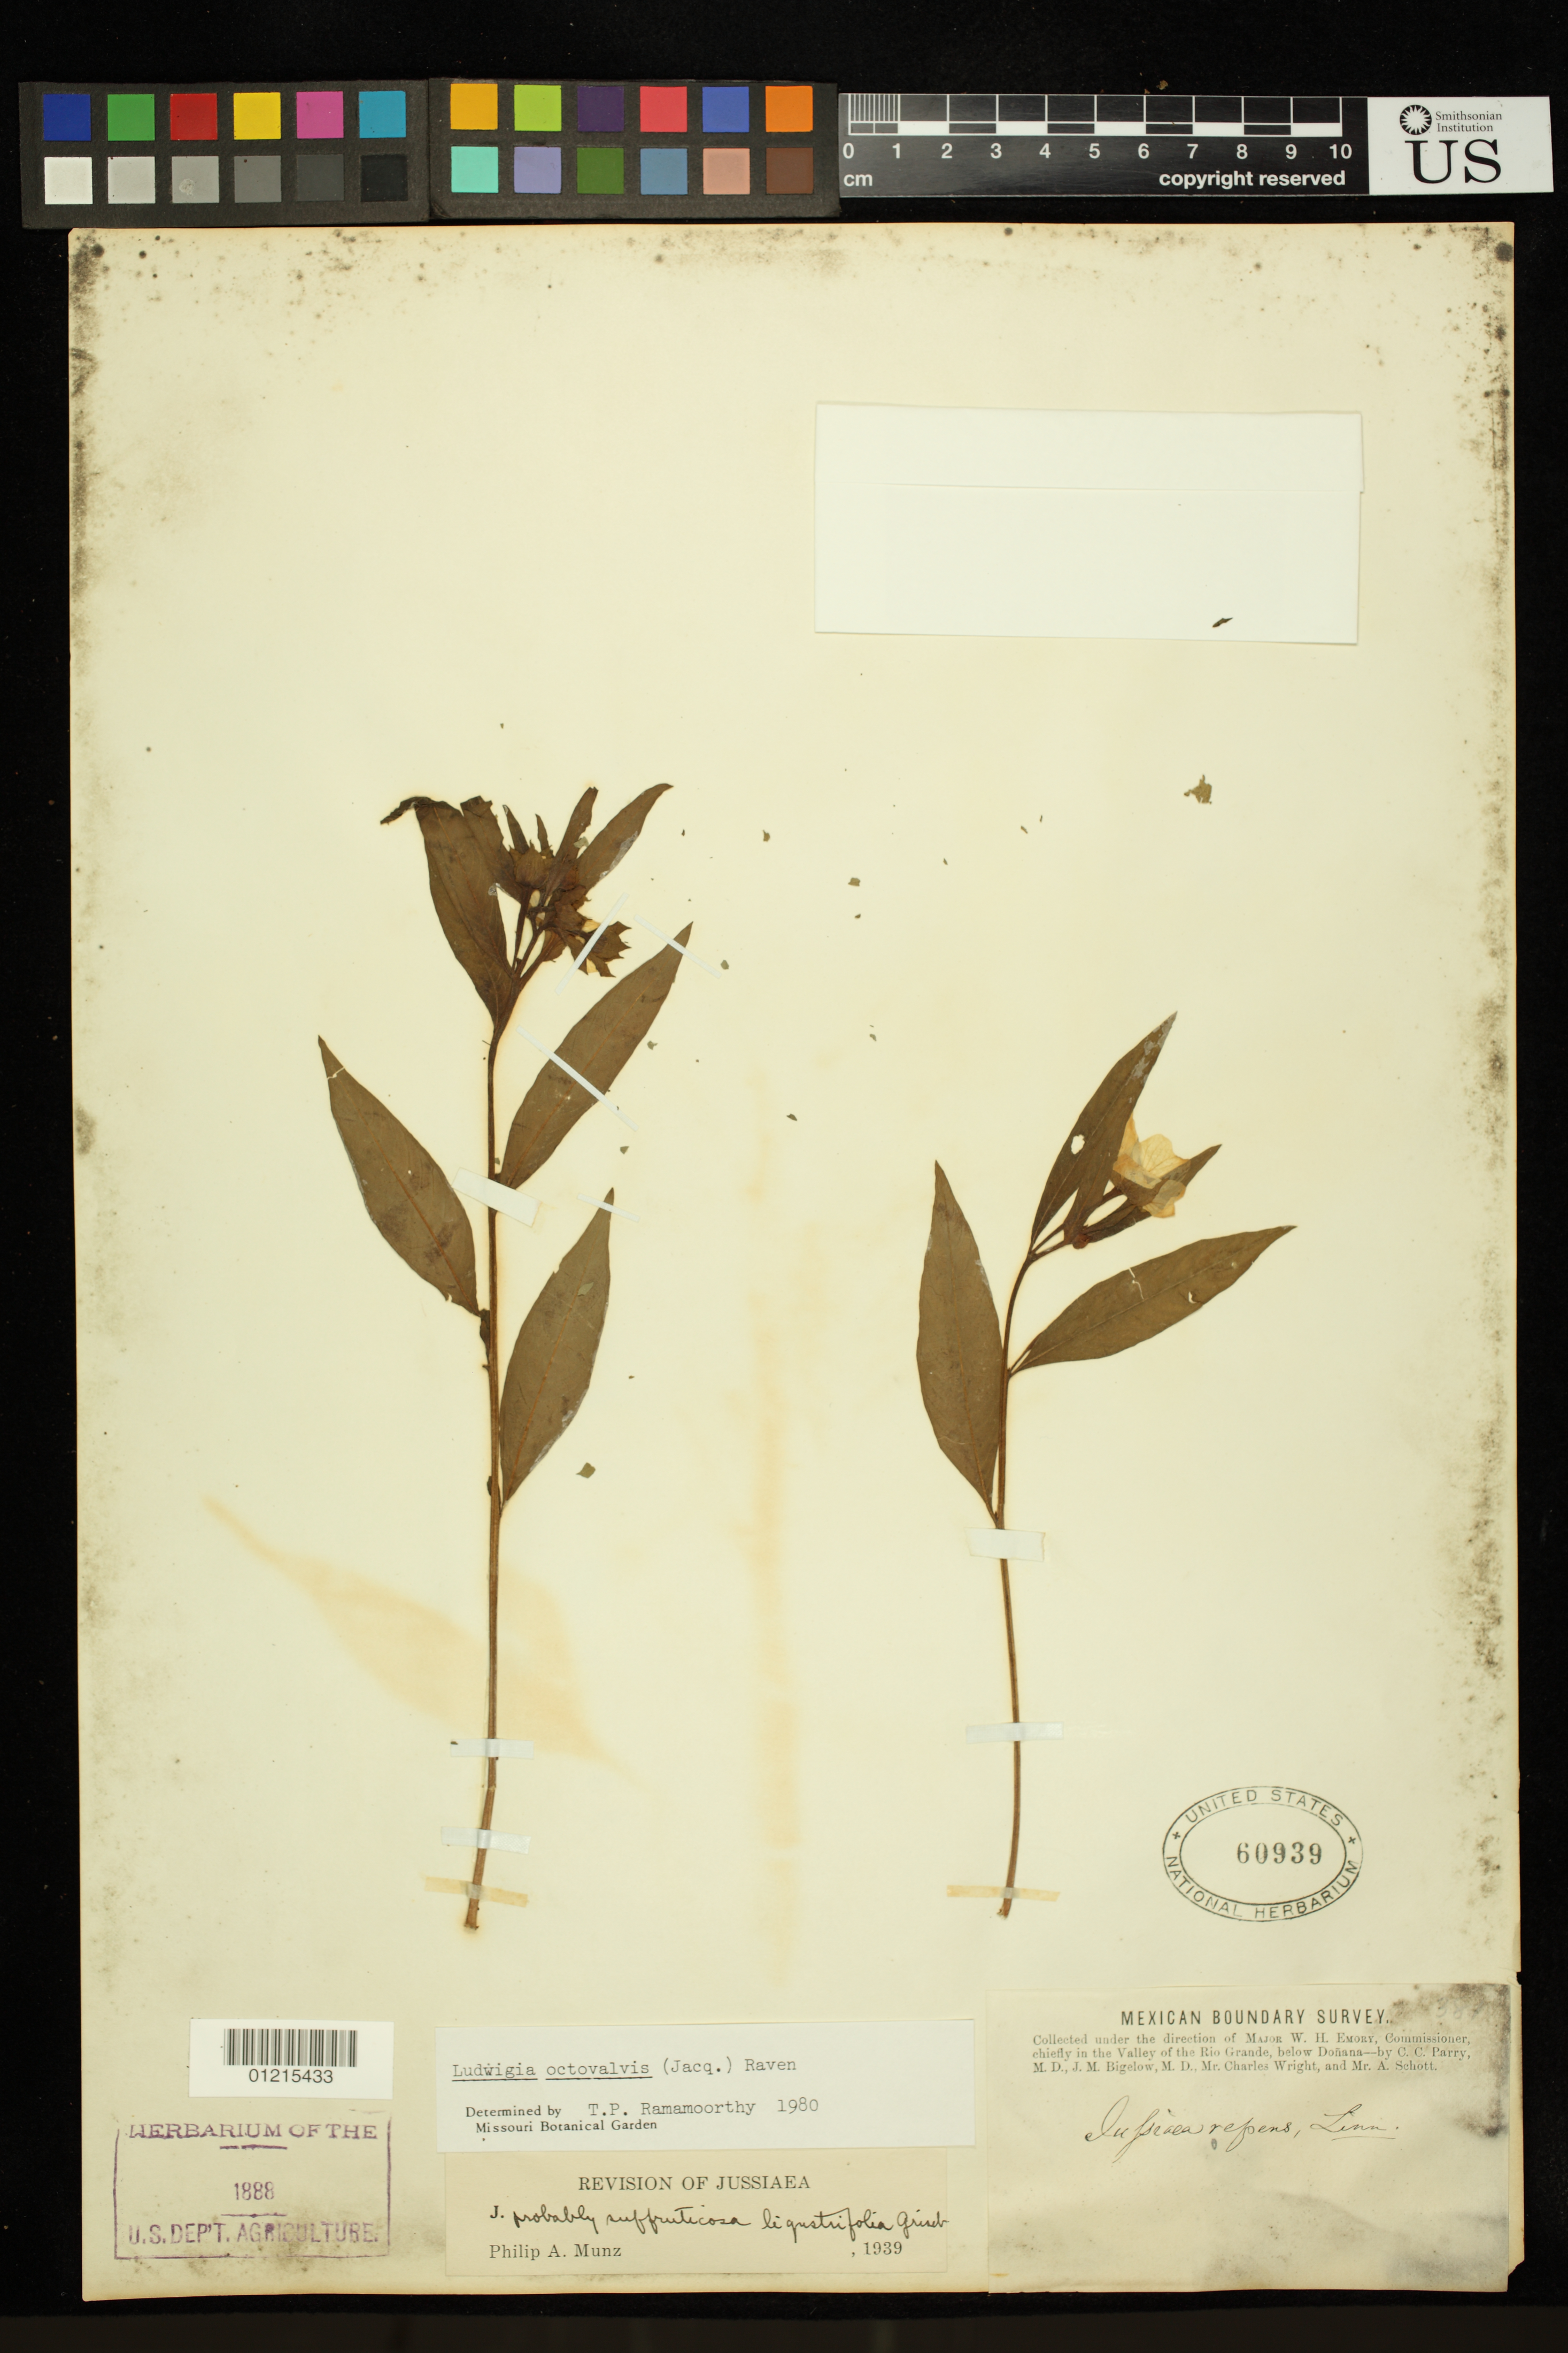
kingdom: Plantae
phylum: Tracheophyta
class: Magnoliopsida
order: Myrtales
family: Onagraceae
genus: Ludwigia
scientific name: Ludwigia octovalvis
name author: (Jacq.) P.H. Raven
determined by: Ramamoorthy, T. P.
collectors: C. C. Parry, J. M. Bigelow, C. Wright & A. C. V. Schott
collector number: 387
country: United States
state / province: New Mexico / Texas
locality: Valley of the Rio Grande, below Doñana.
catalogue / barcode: US 60939